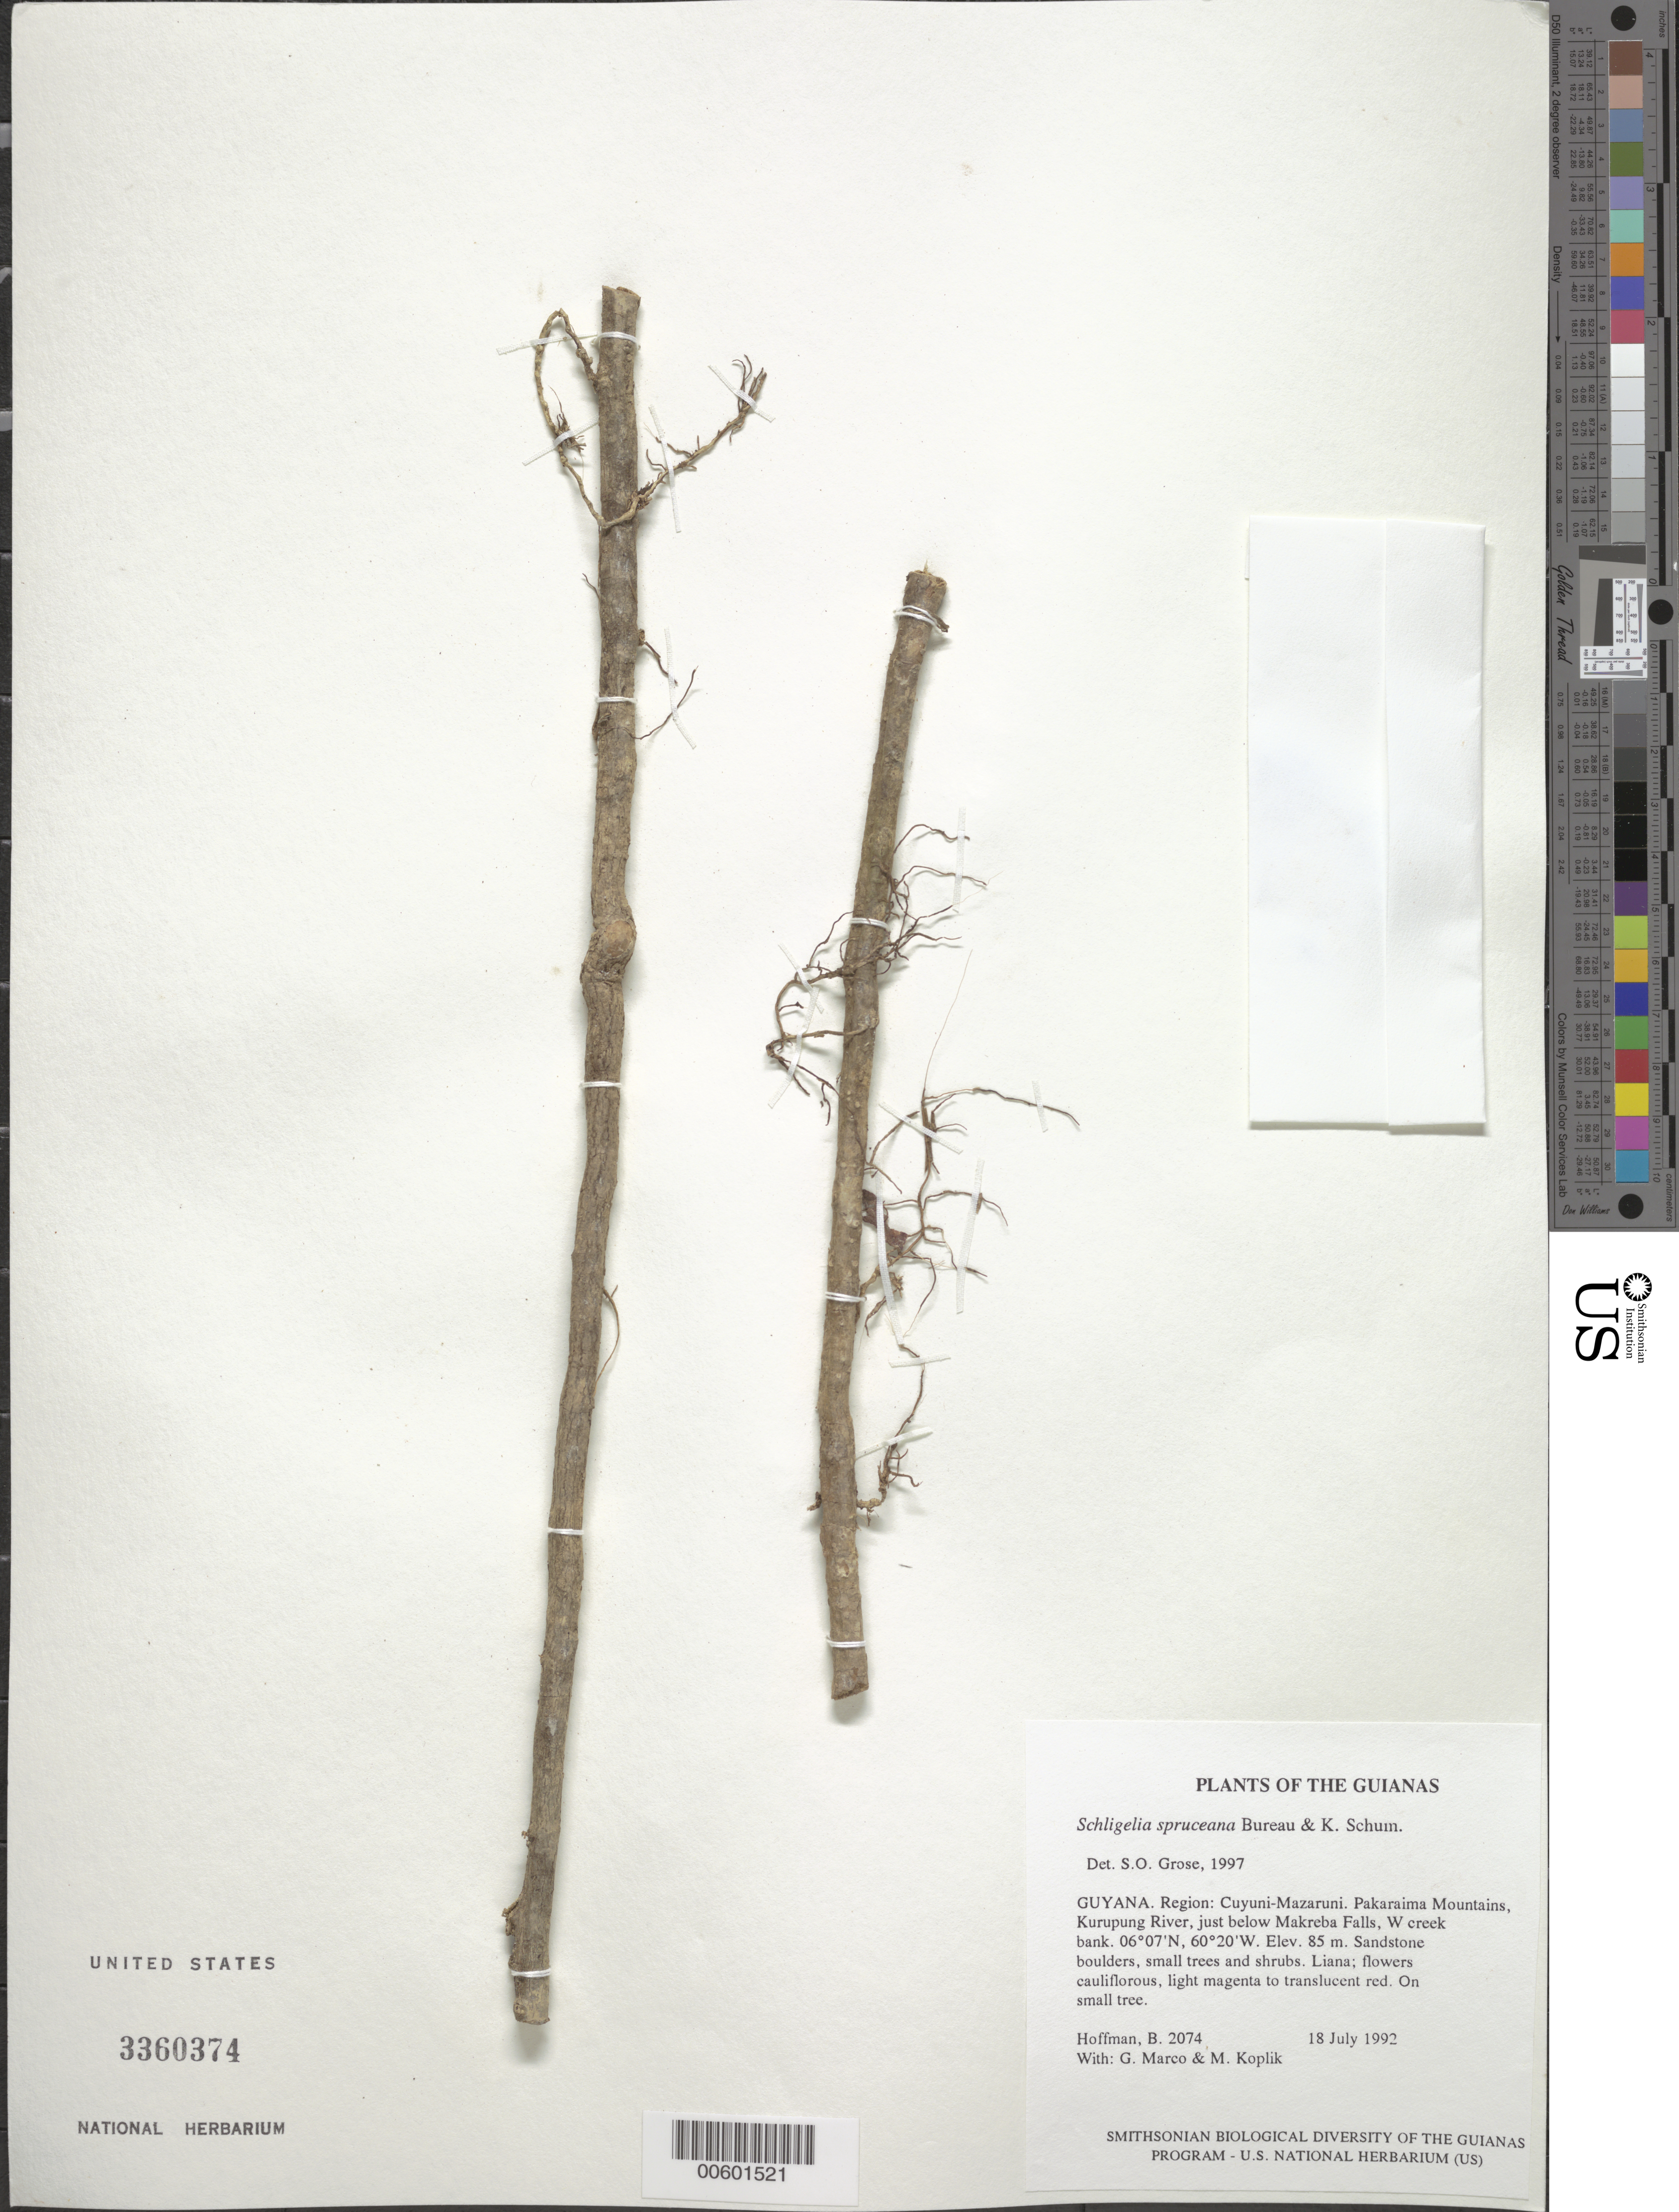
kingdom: Plantae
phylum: Tracheophyta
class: Magnoliopsida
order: Lamiales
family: Schlegeliaceae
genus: Schlegelia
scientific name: Schlegelia spruceana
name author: Bureau & K. Schum.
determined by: Grose, S. O.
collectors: B. Hoffman, G. Marco & M. Koplik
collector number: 2074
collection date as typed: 18 July 1992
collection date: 1992-07-18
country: Guyana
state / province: Cuyuni-Mazaruni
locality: Pakaraima Mountains, Kurupung River, just below Makreba Falls, W creek bank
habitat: Sandstone boulders, small trees and shrubs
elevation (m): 85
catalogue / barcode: US 3360374